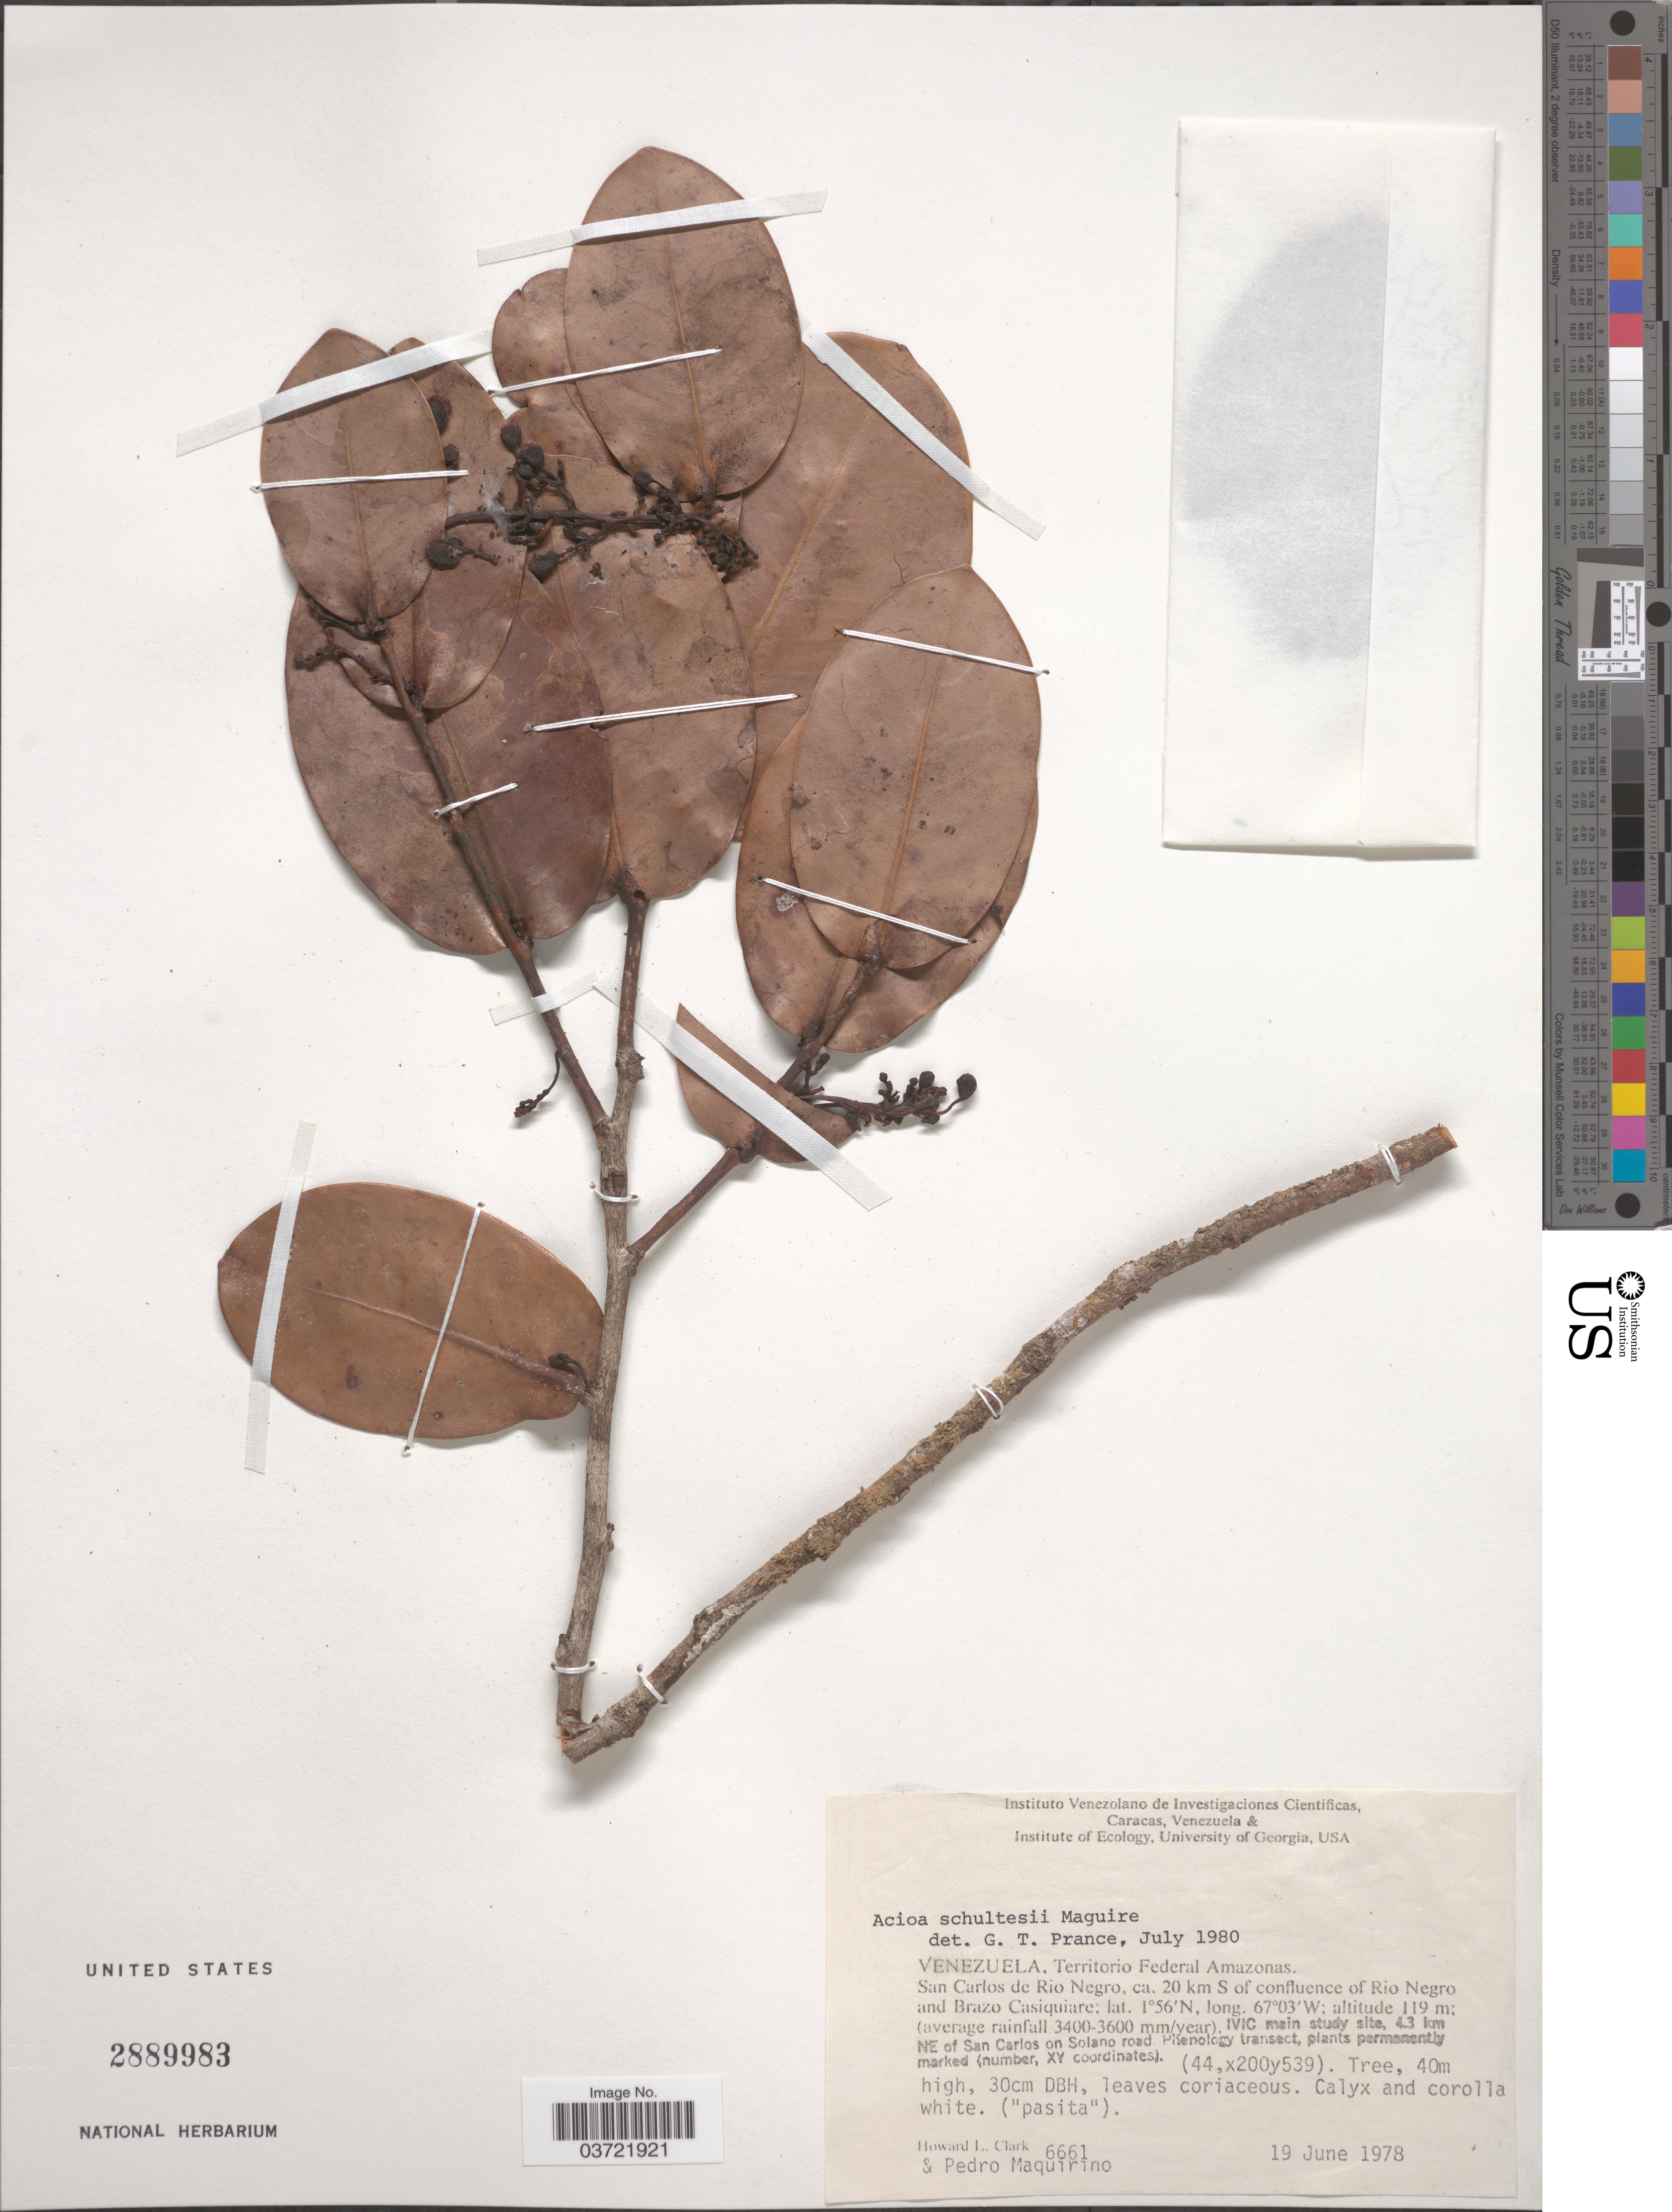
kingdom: Plantae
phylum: Tracheophyta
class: Magnoliopsida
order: Malpighiales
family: Chrysobalanaceae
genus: Acioa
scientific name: Acioa schultesii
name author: Maguire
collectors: H. L. Clark & P. Maquirino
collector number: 6661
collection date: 1978-06-19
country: Venezuela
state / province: Amazonas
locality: Territorio Federal Amazonas. San Carlos de Rio Negro, ca. 20 km S of confluence of Rio Negro and Brazo Casiquiare. IVIC main study site, 4.3 km NE on Solano road.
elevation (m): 119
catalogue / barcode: US 2889983